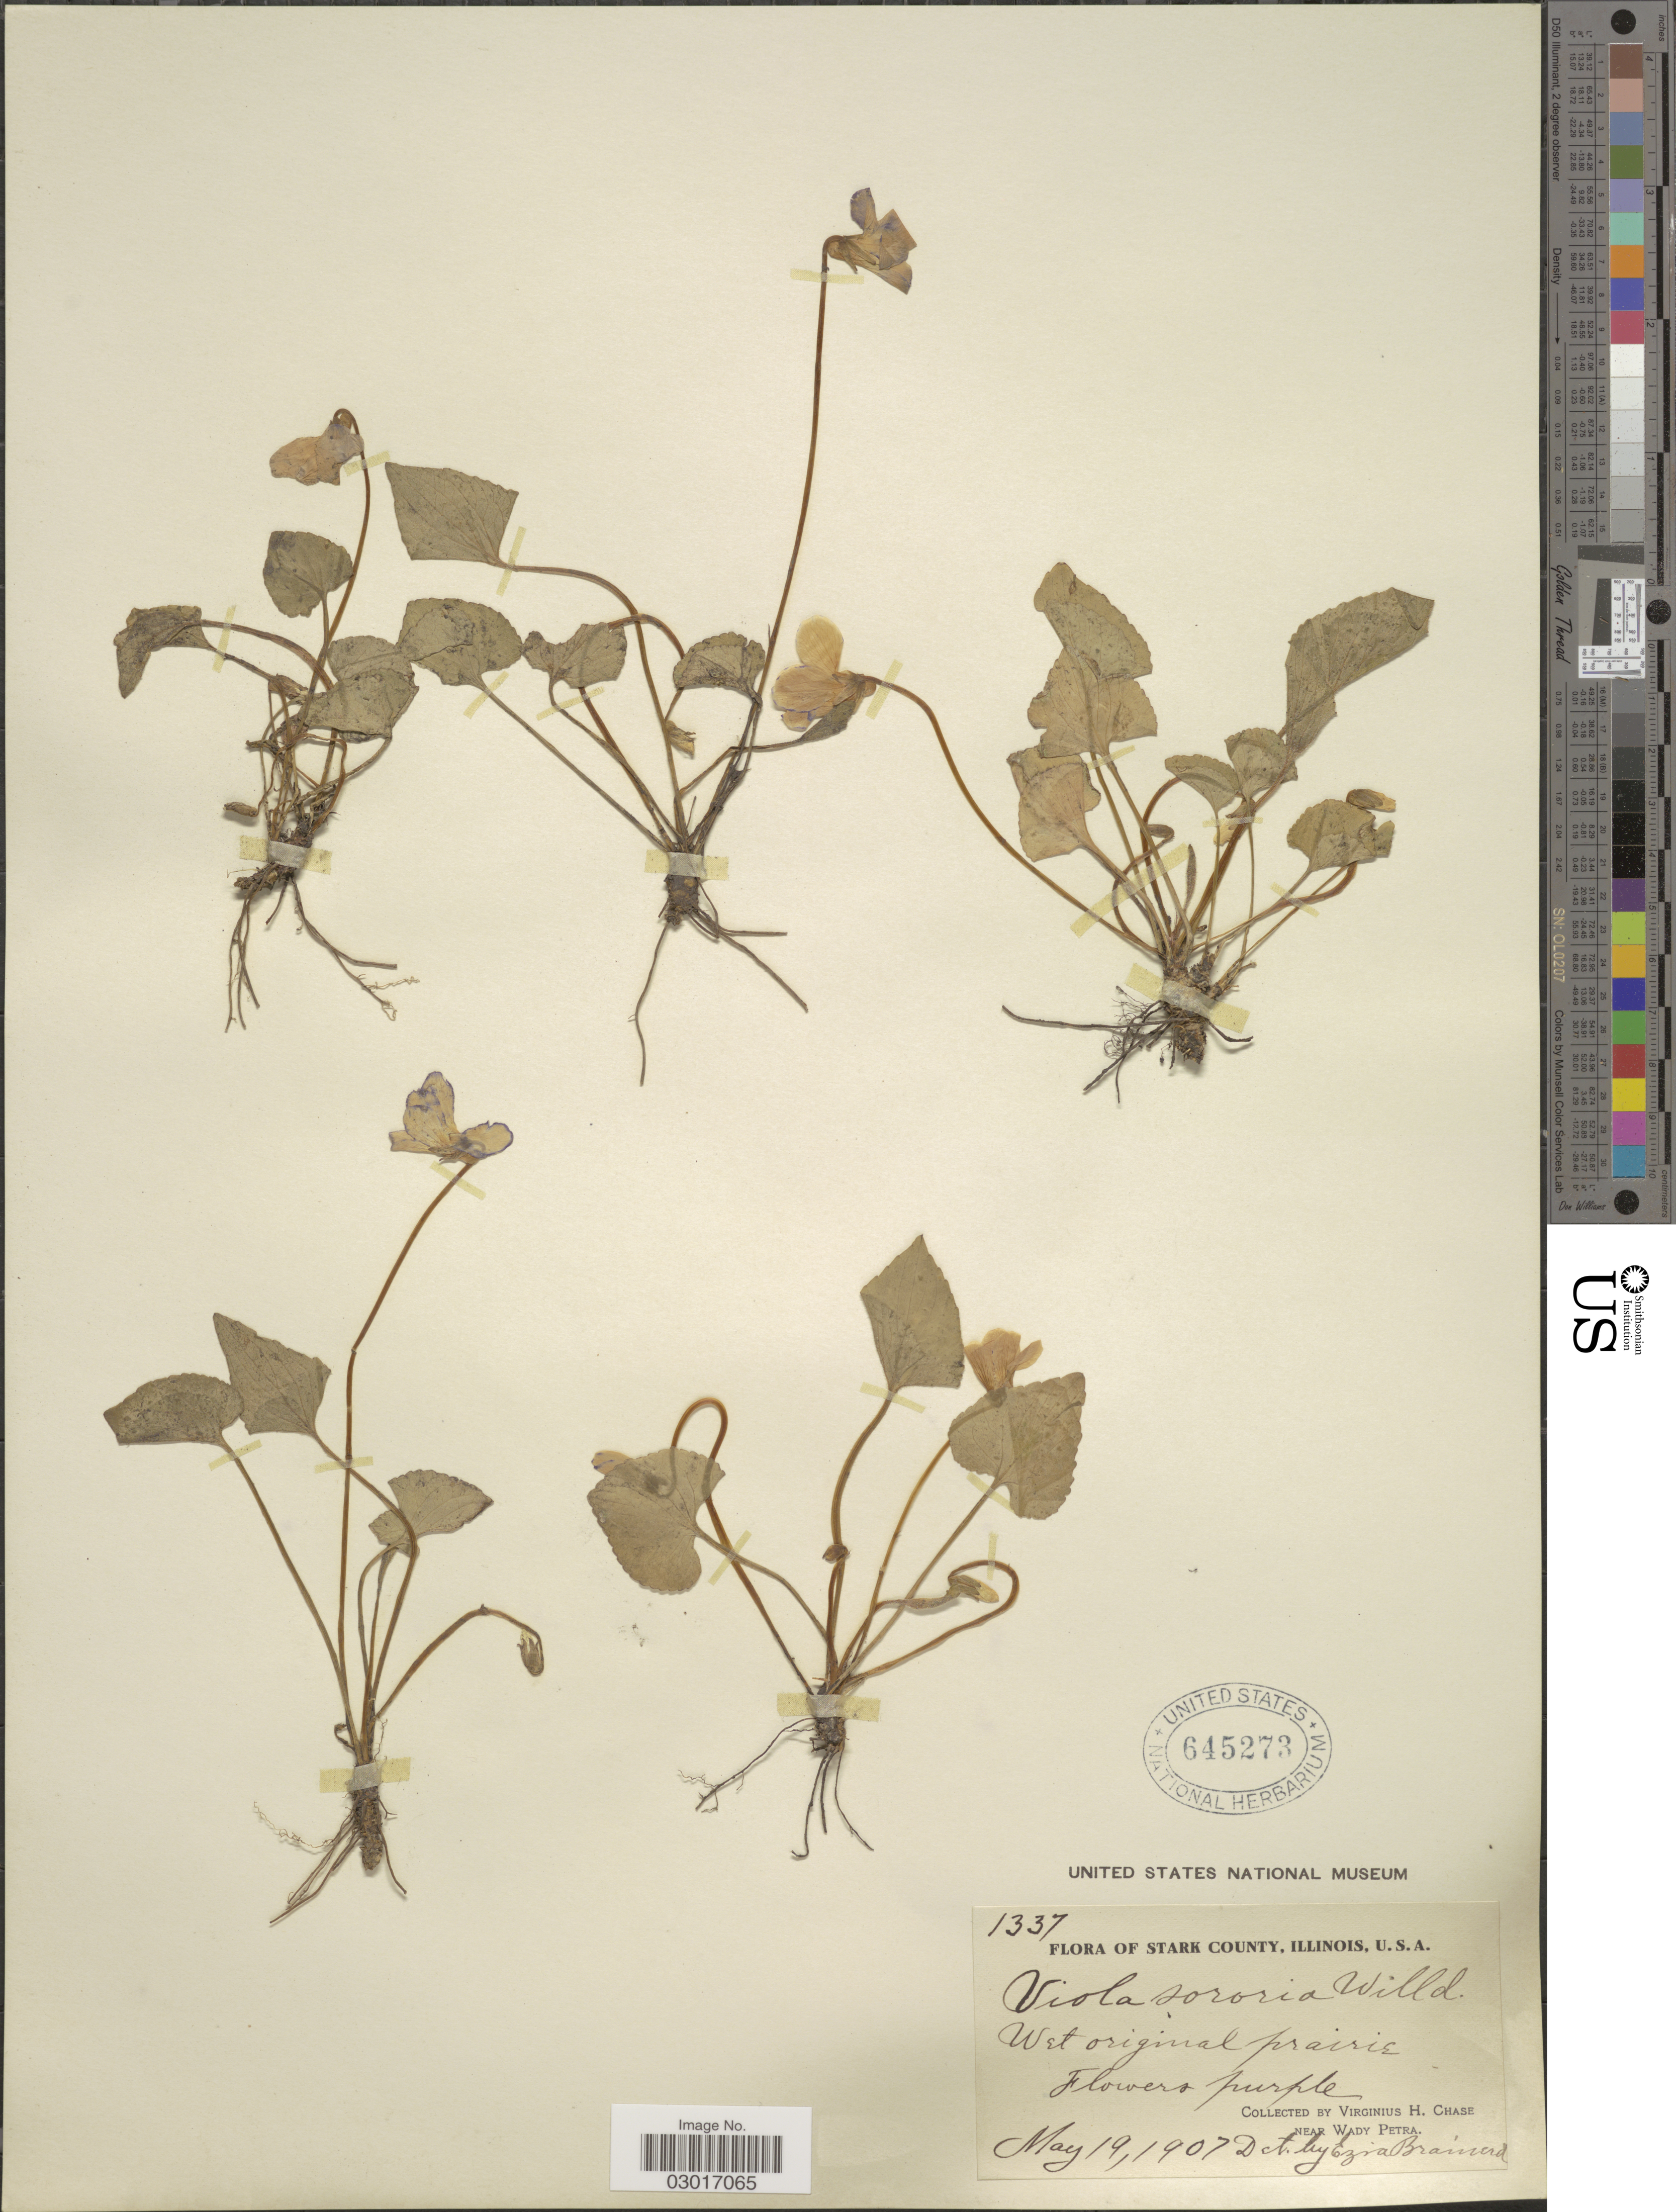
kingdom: Plantae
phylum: Tracheophyta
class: Magnoliopsida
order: Malpighiales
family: Violaceae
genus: Viola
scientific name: Viola sororia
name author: Willd.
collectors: V. H. Chase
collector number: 1337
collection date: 1907-05-19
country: United States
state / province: Illinois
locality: Stark County, Near Wady Petra.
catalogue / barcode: US 645273